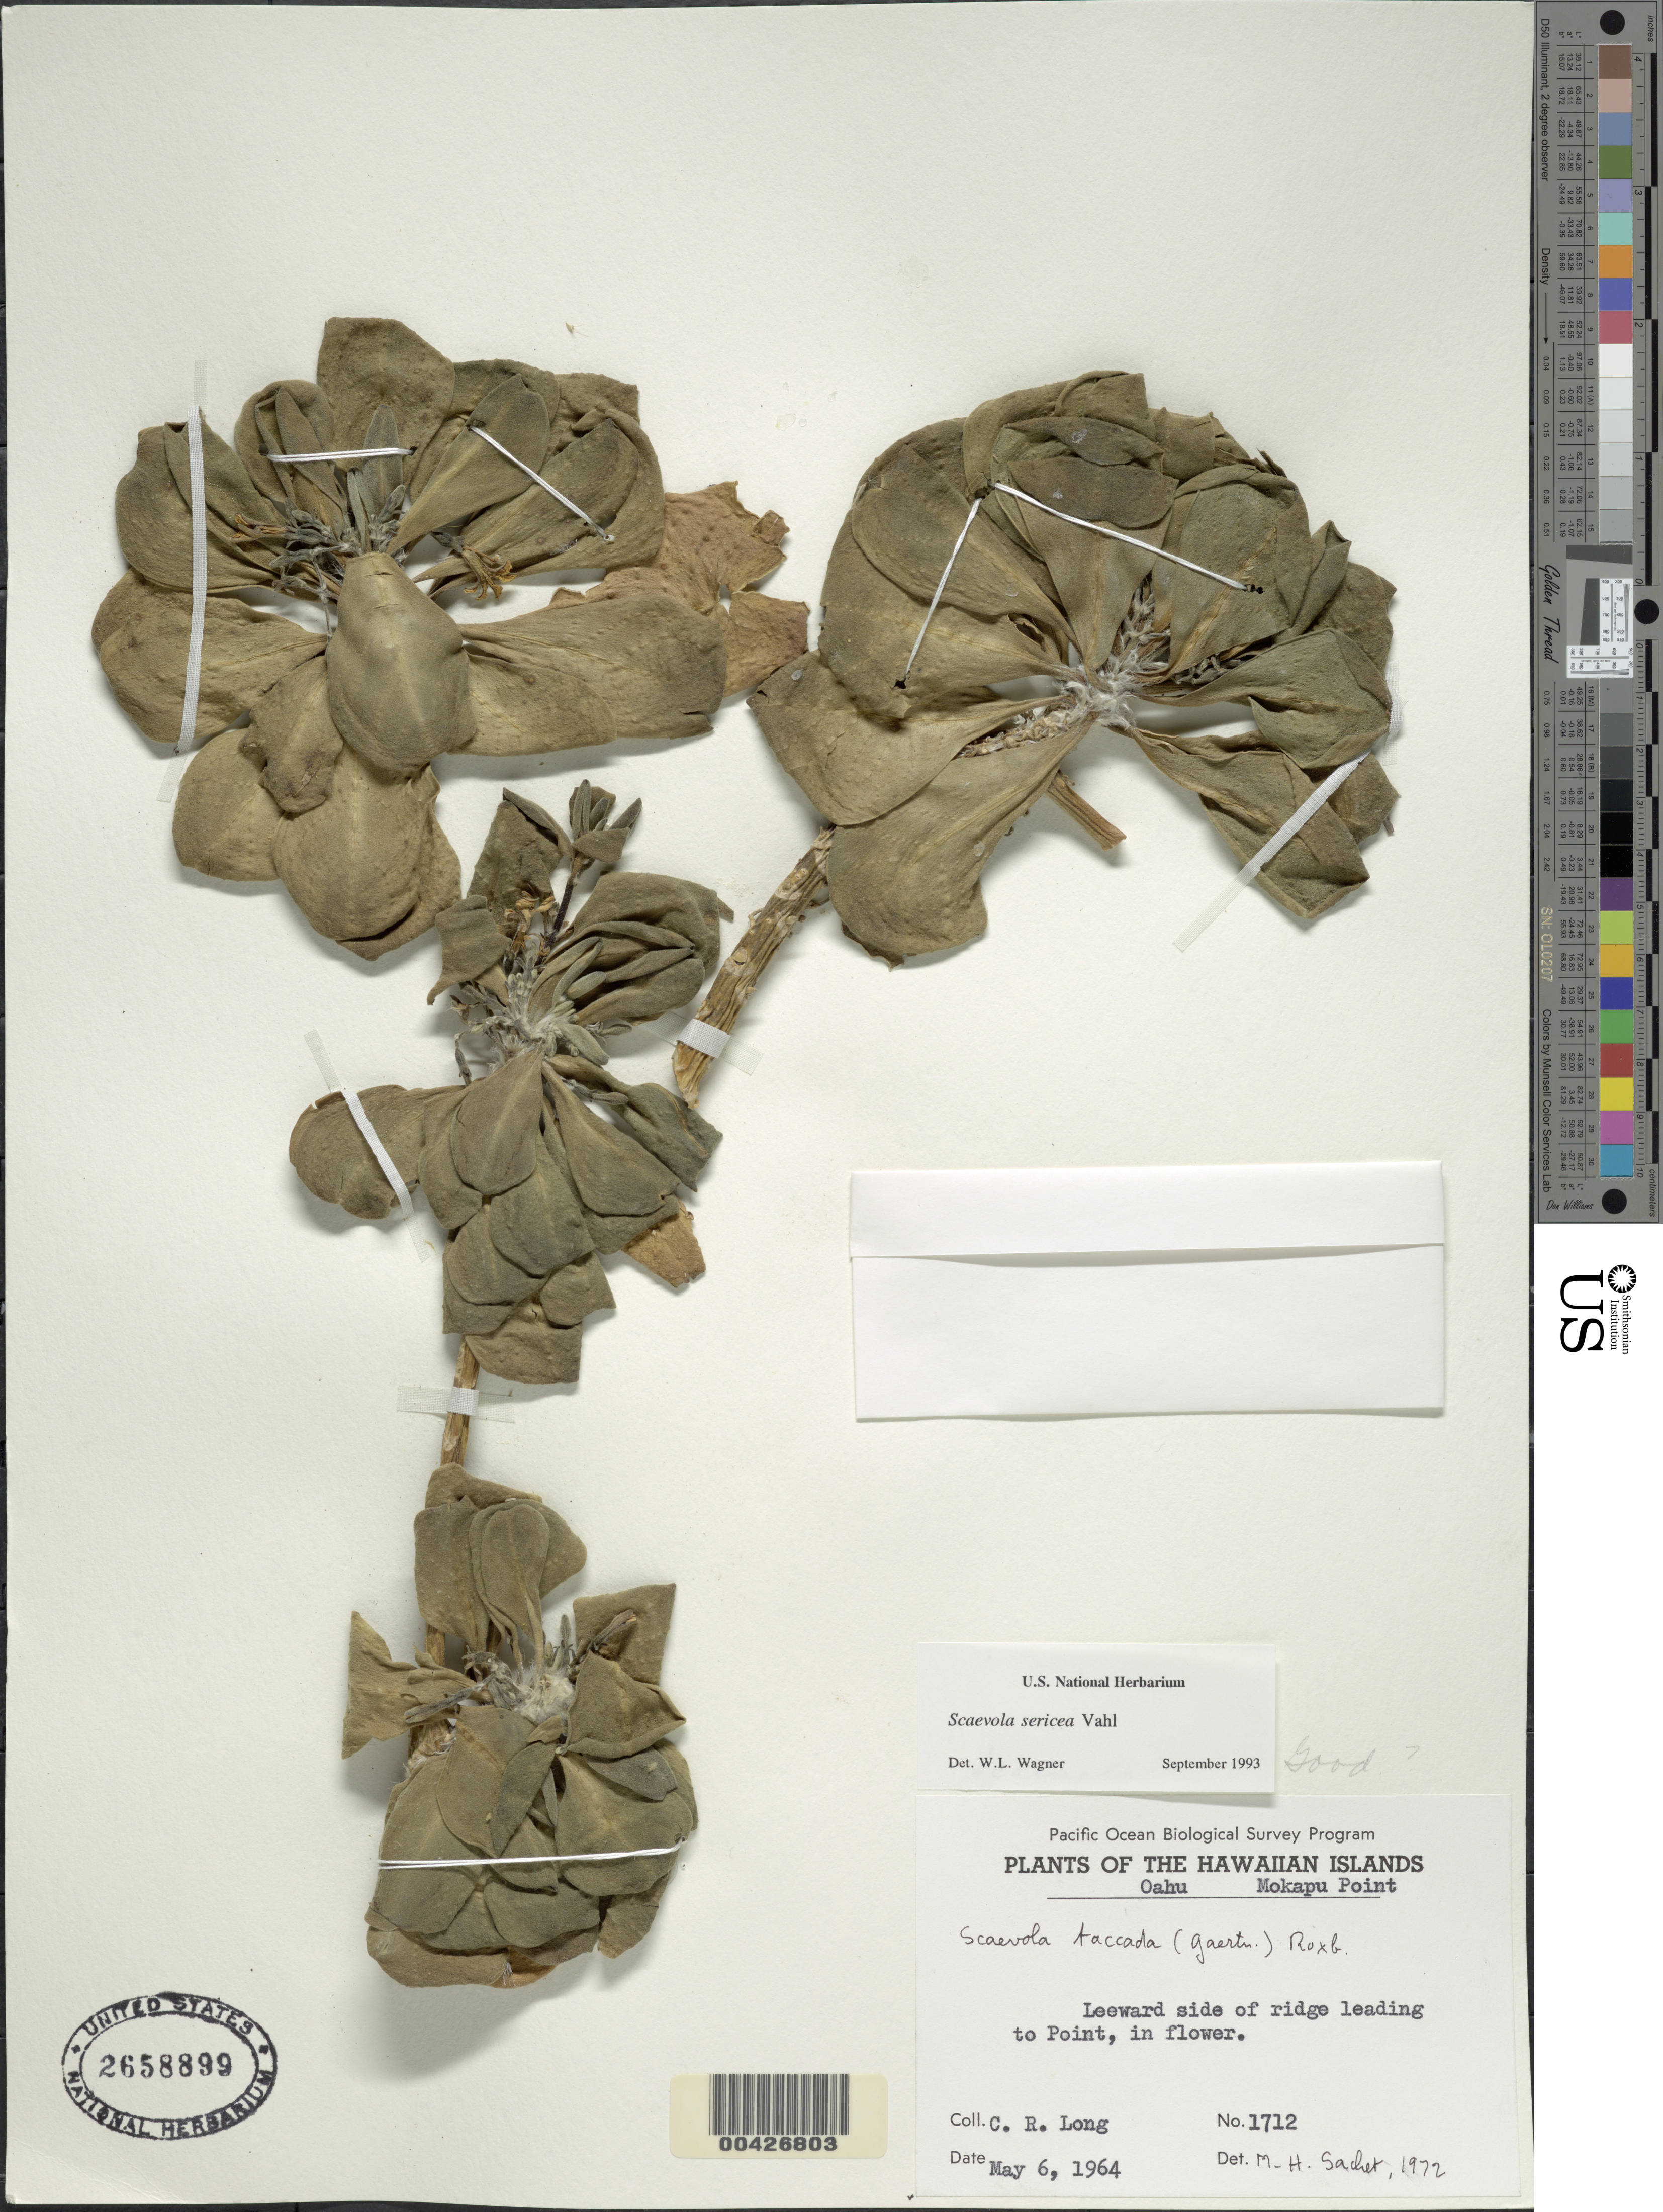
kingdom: Plantae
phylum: Tracheophyta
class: Magnoliopsida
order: Asterales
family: Goodeniaceae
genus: Scaevola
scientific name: Scaevola taccada var. taccada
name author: (Gaertn.) Roxb.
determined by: Wagner, W. L., (BOT), Smithsonian Institution - National Museum of Natural History (UNITED STATES)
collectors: C. Long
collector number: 1712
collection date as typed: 6 May 1964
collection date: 1964-05-06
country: United States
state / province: Hawaii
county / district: Honolulu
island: Oahu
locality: Mokapu Point, leeward side of ridge leading to point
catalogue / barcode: US 2658899